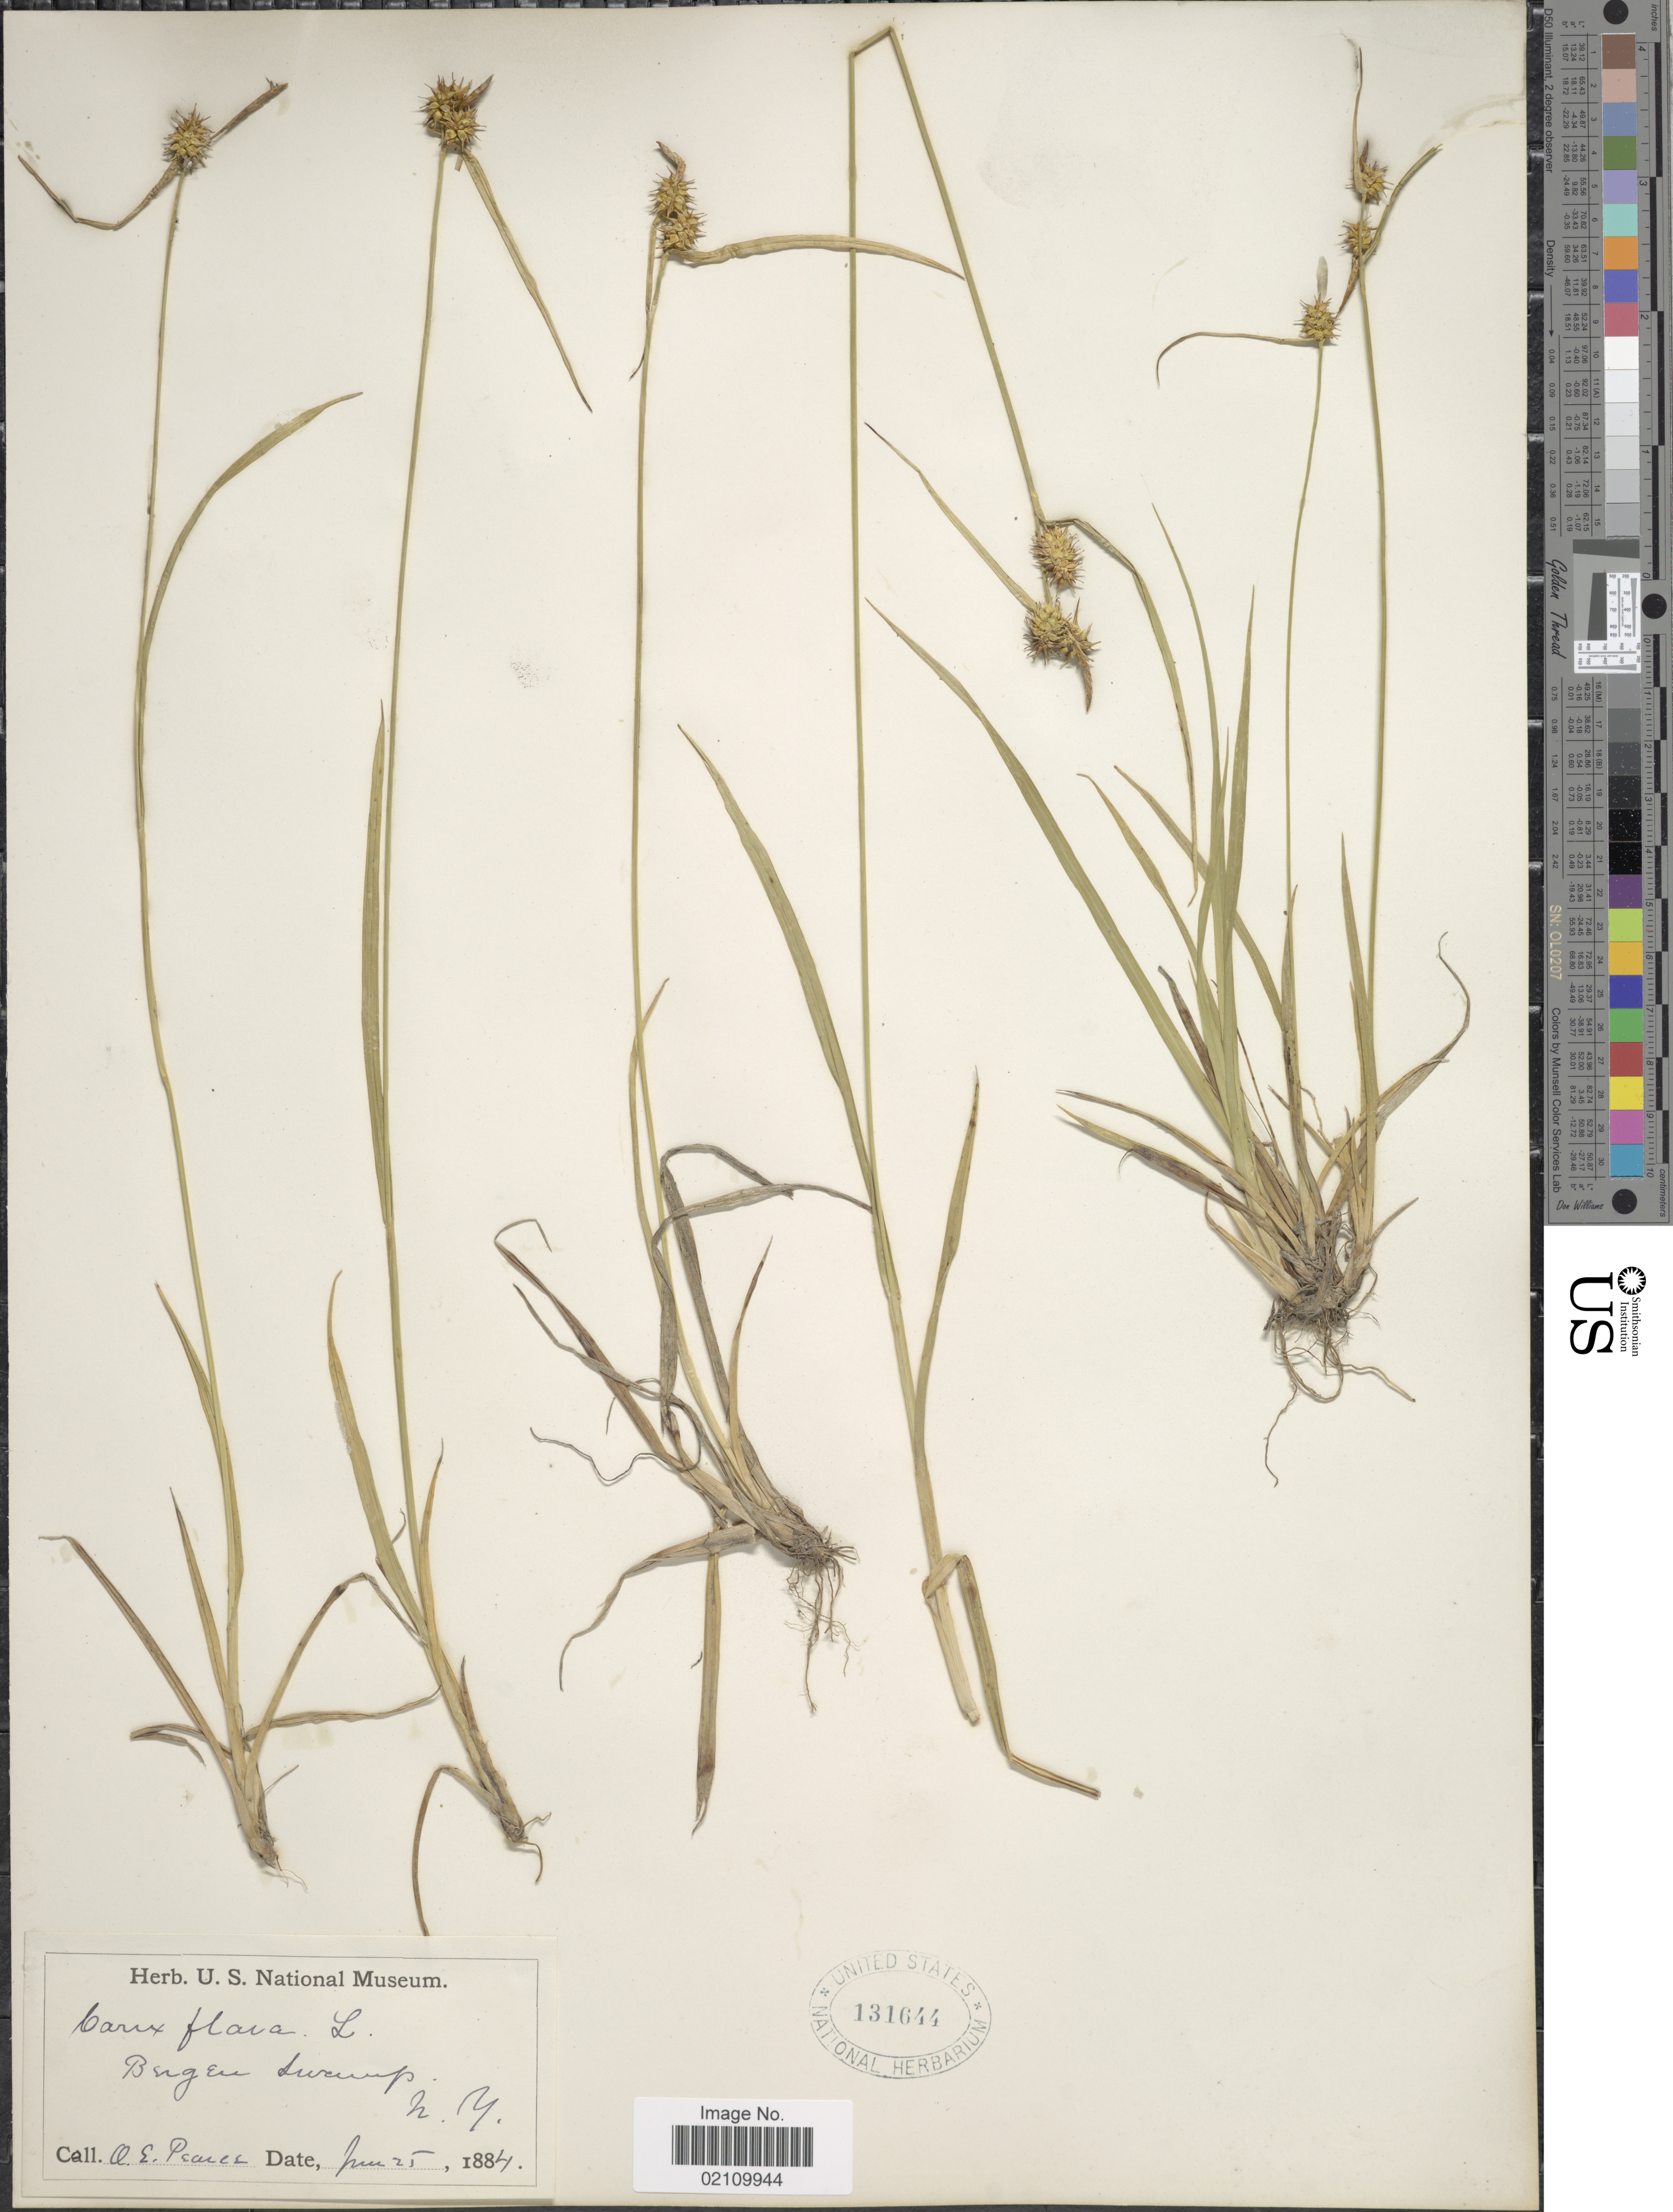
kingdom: Plantae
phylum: Tracheophyta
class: Liliopsida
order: Poales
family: Cyperaceae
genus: Carex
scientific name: Carex flava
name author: L.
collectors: O. E. Pearce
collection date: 1884-06-25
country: United States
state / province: New York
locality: Bergen Swamp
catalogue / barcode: US 131644